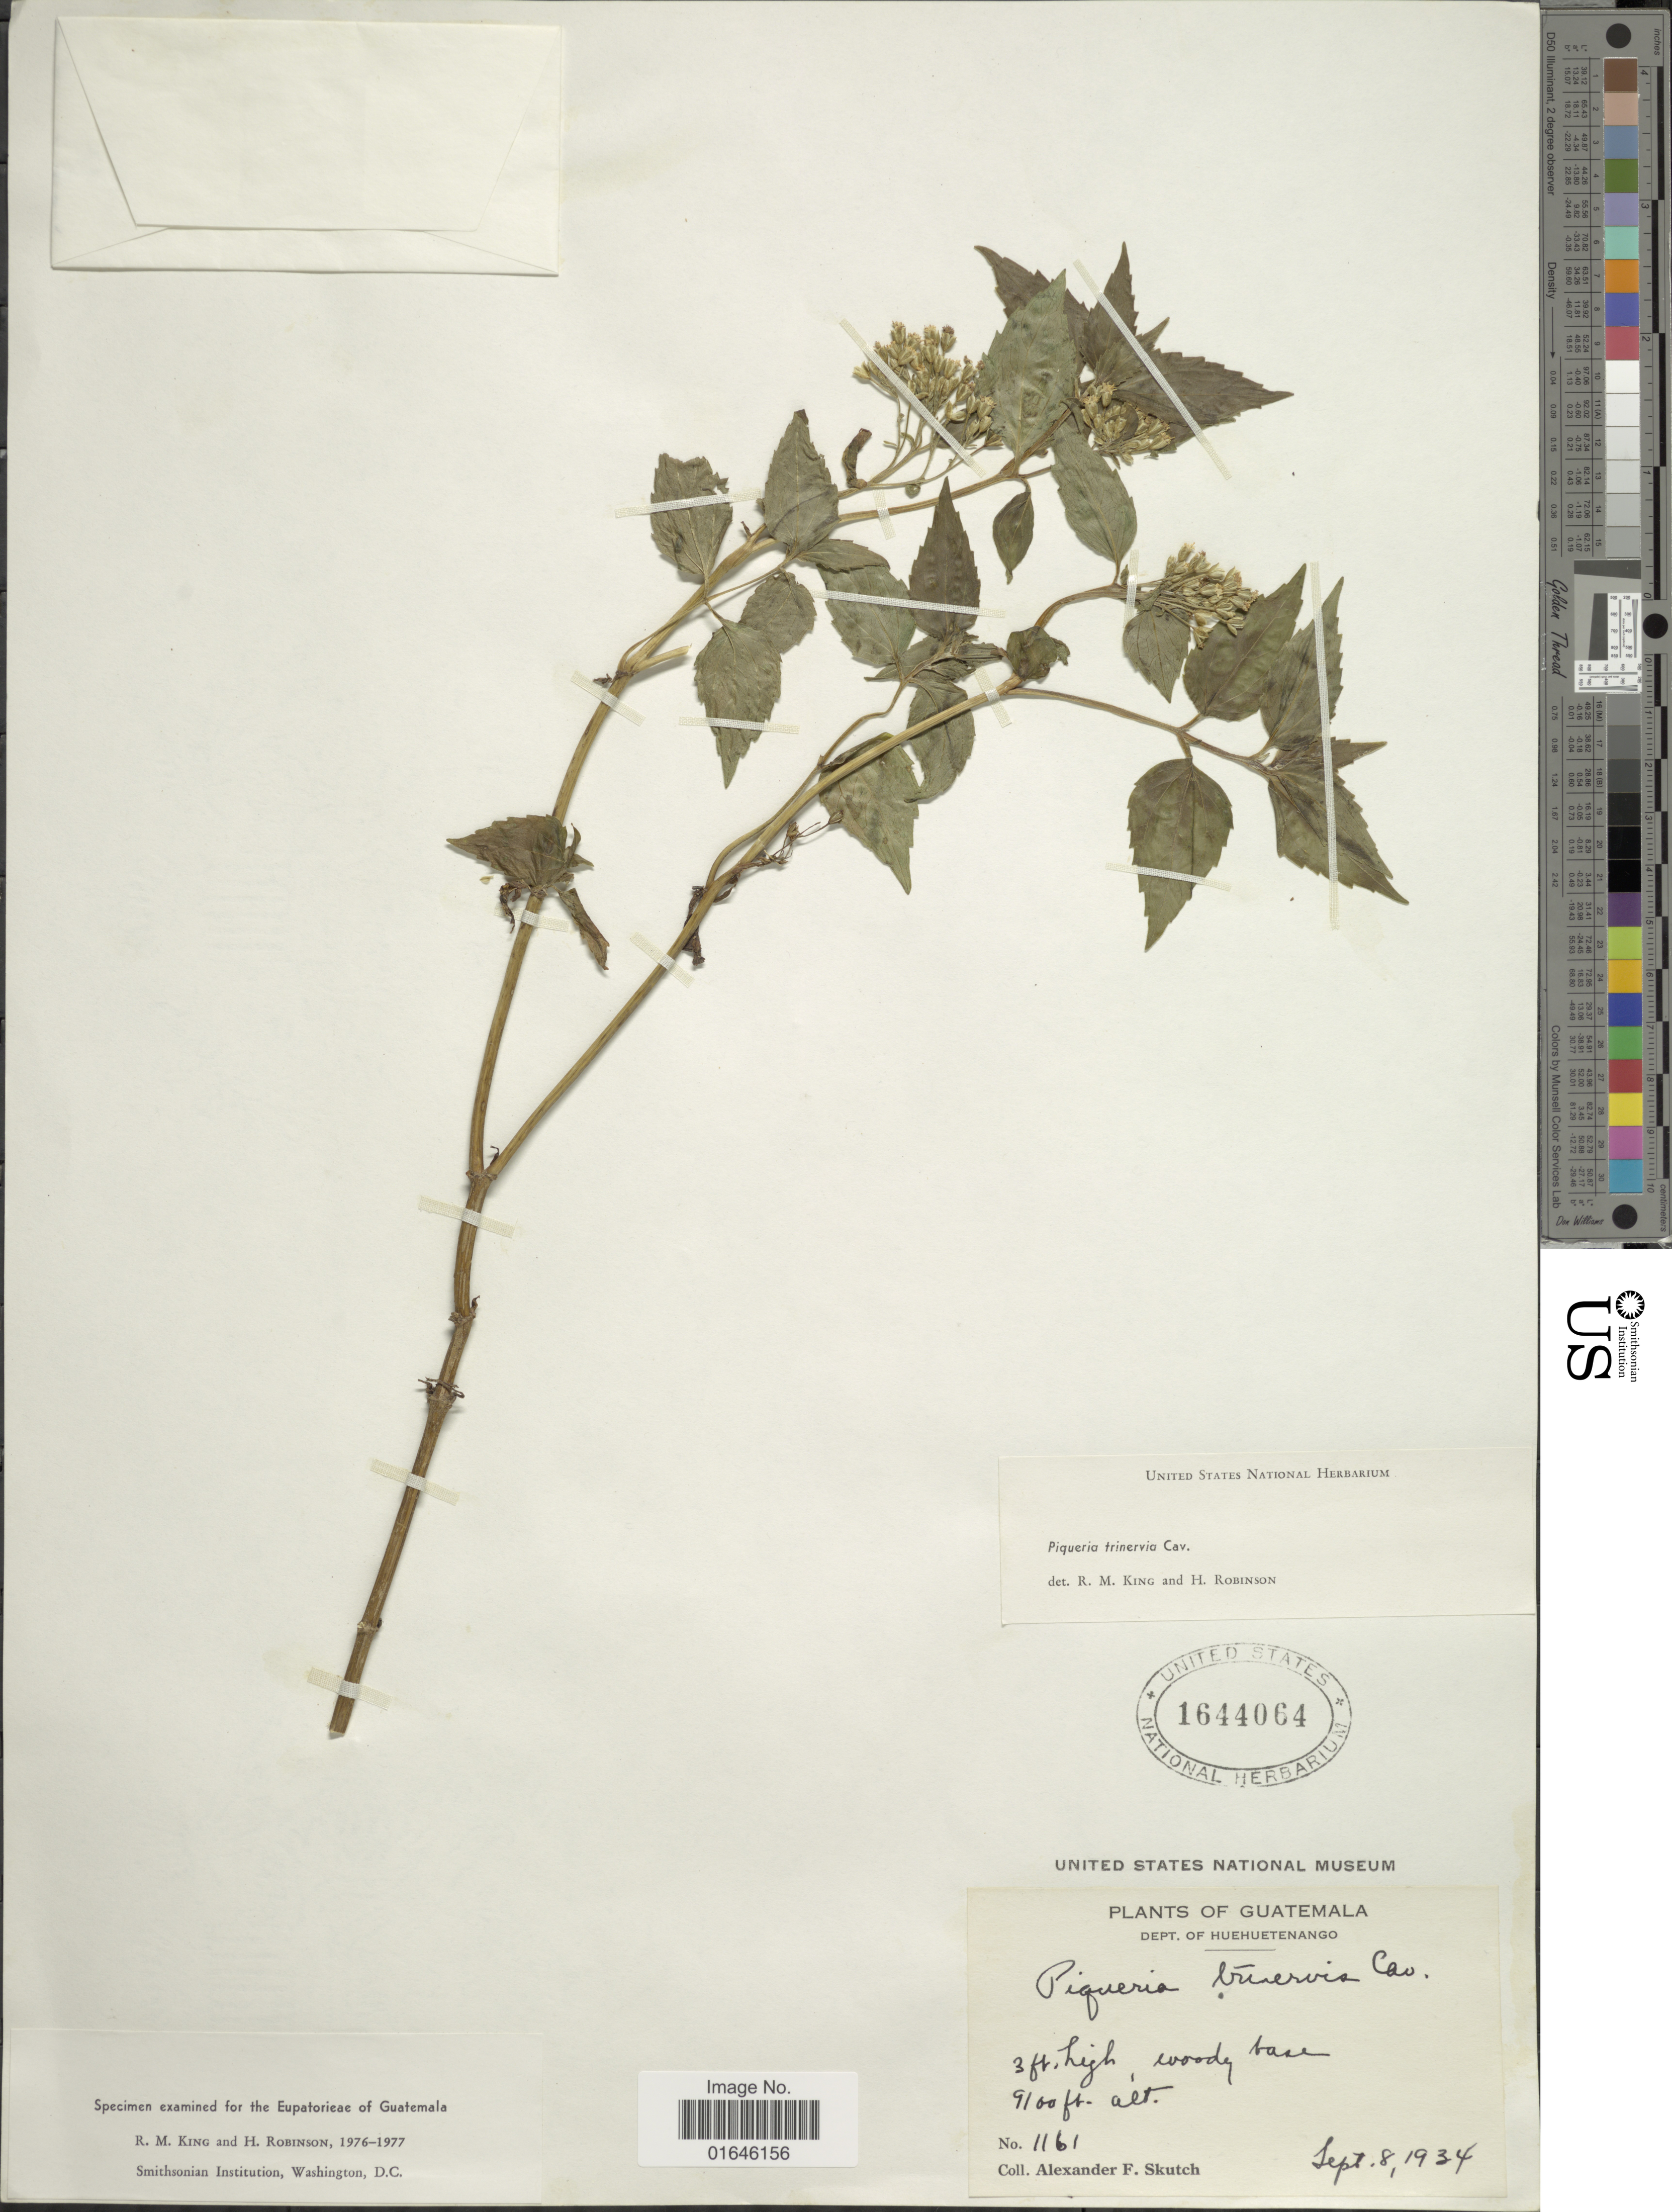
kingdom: Plantae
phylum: Tracheophyta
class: Magnoliopsida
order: Asterales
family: Asteraceae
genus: Piqueria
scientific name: Piqueria trinervia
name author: Cav.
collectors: A. F. Skutch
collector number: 1161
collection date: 1934-09-08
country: Guatemala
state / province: Huehuetenango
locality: Department Huehuetenango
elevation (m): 2774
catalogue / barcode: US 1644064